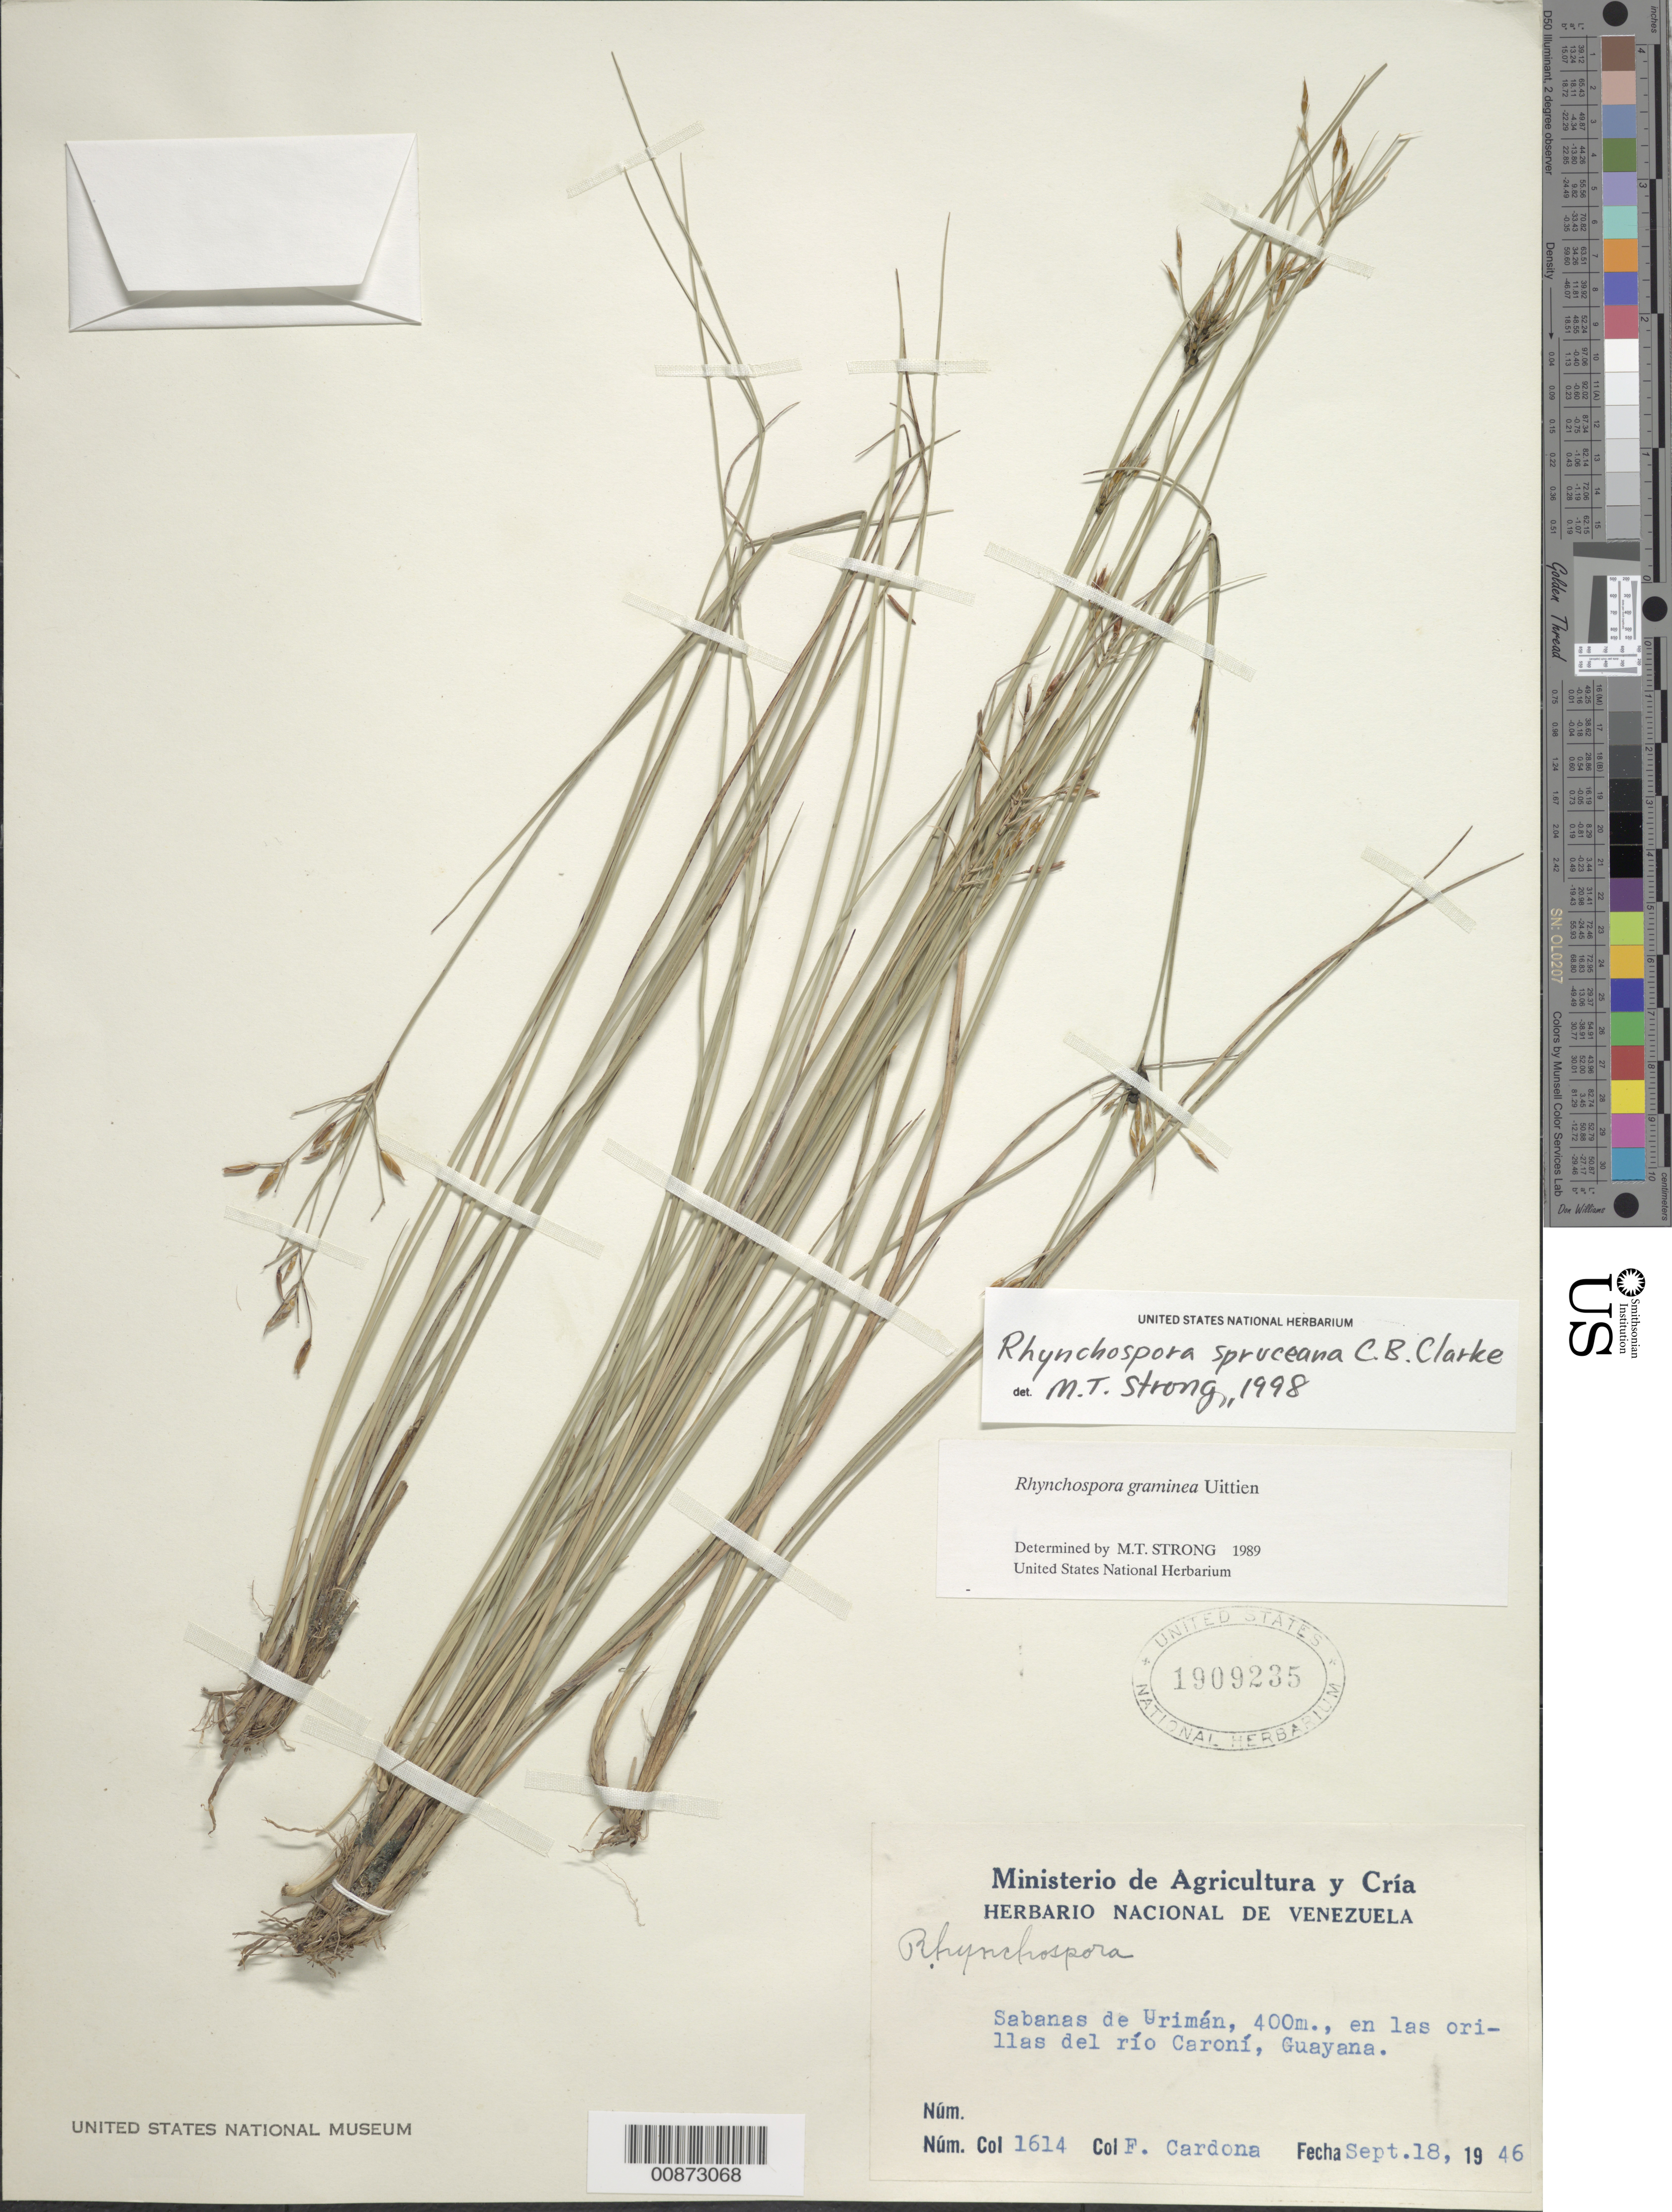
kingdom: Plantae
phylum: Tracheophyta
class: Liliopsida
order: Poales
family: Cyperaceae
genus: Rhynchospora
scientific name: Rhynchospora spruceana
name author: C.B. Clarke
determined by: Strong, M. T., (US), Smithsonian Institution - National Museum of Natural History (UNITED STATES)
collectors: F. Cardona Puig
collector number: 1614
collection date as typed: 18-Sep-46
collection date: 1946-09-18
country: Venezuela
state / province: Bolívar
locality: Río Caroní, Urimán Savannas (Guayana)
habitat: Orillas del rio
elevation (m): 400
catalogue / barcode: US 1909235